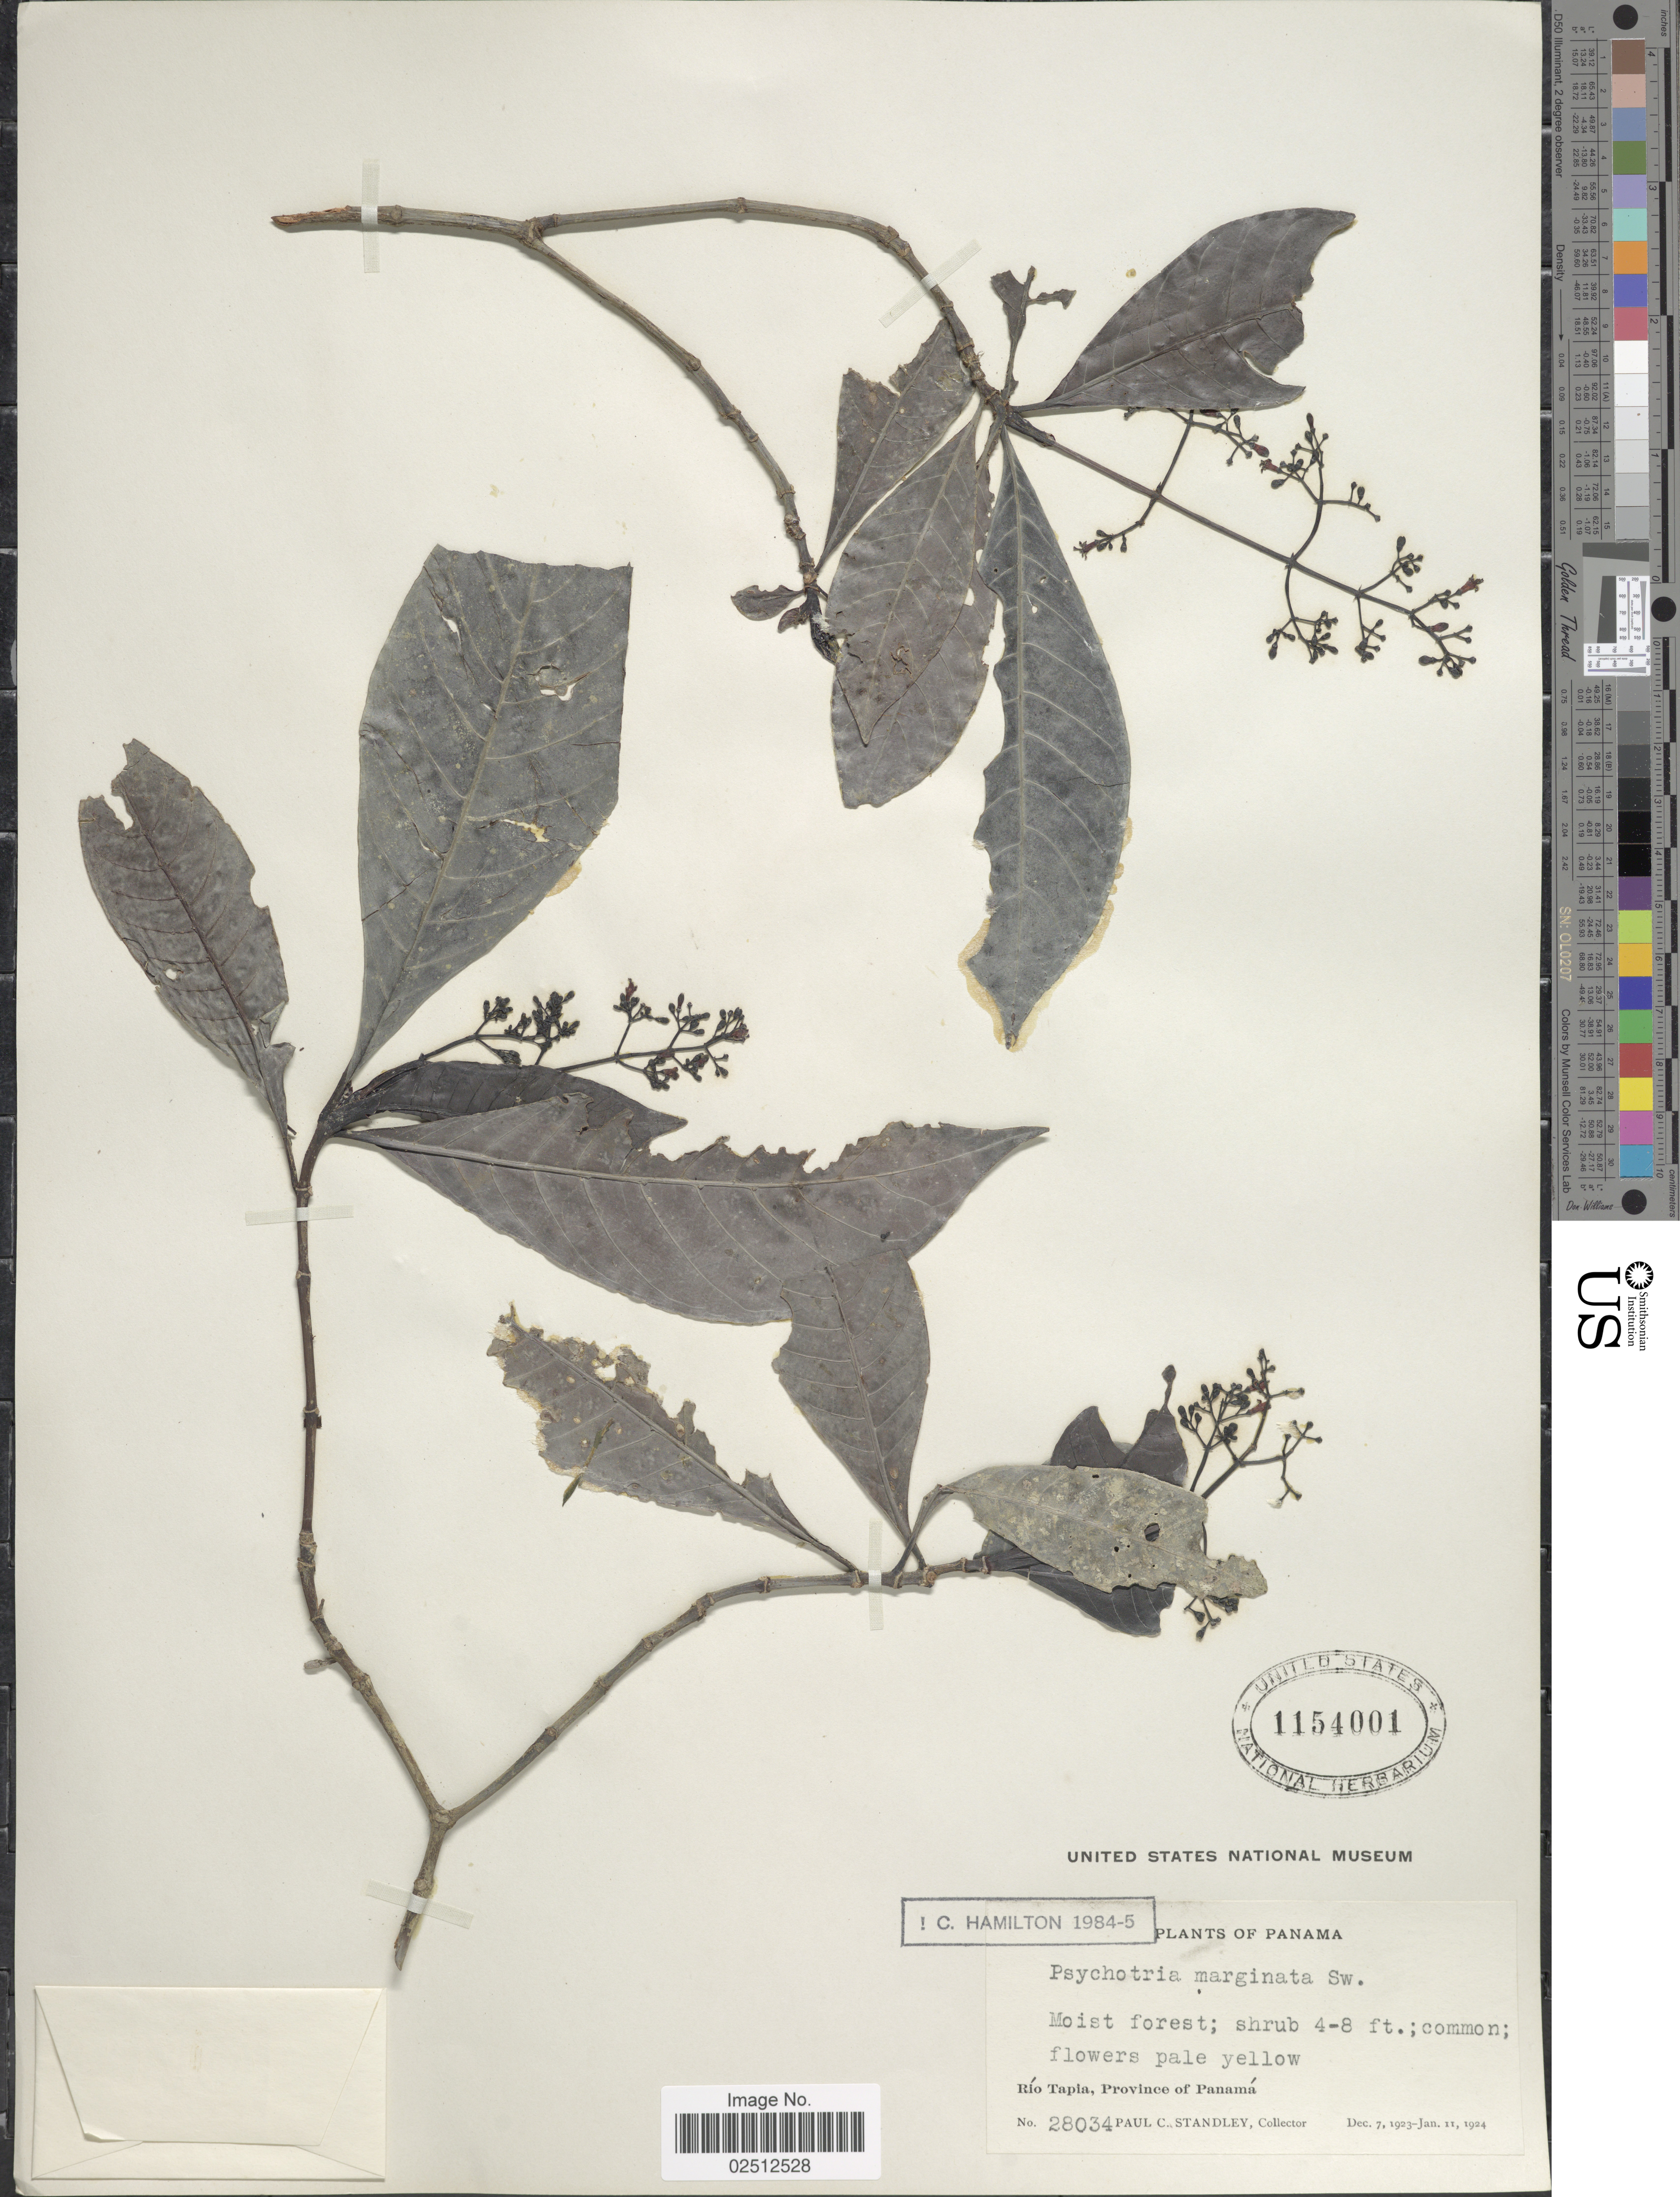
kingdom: Plantae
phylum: Tracheophyta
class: Magnoliopsida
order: Gentianales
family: Rubiaceae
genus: Psychotria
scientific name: Psychotria marginata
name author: Sw.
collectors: P. C. Standley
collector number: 28034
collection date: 1923-12-07/1924-01-11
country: Panama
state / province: Panamá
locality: Rio Tapia, Province of Panama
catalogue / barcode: US 1154001